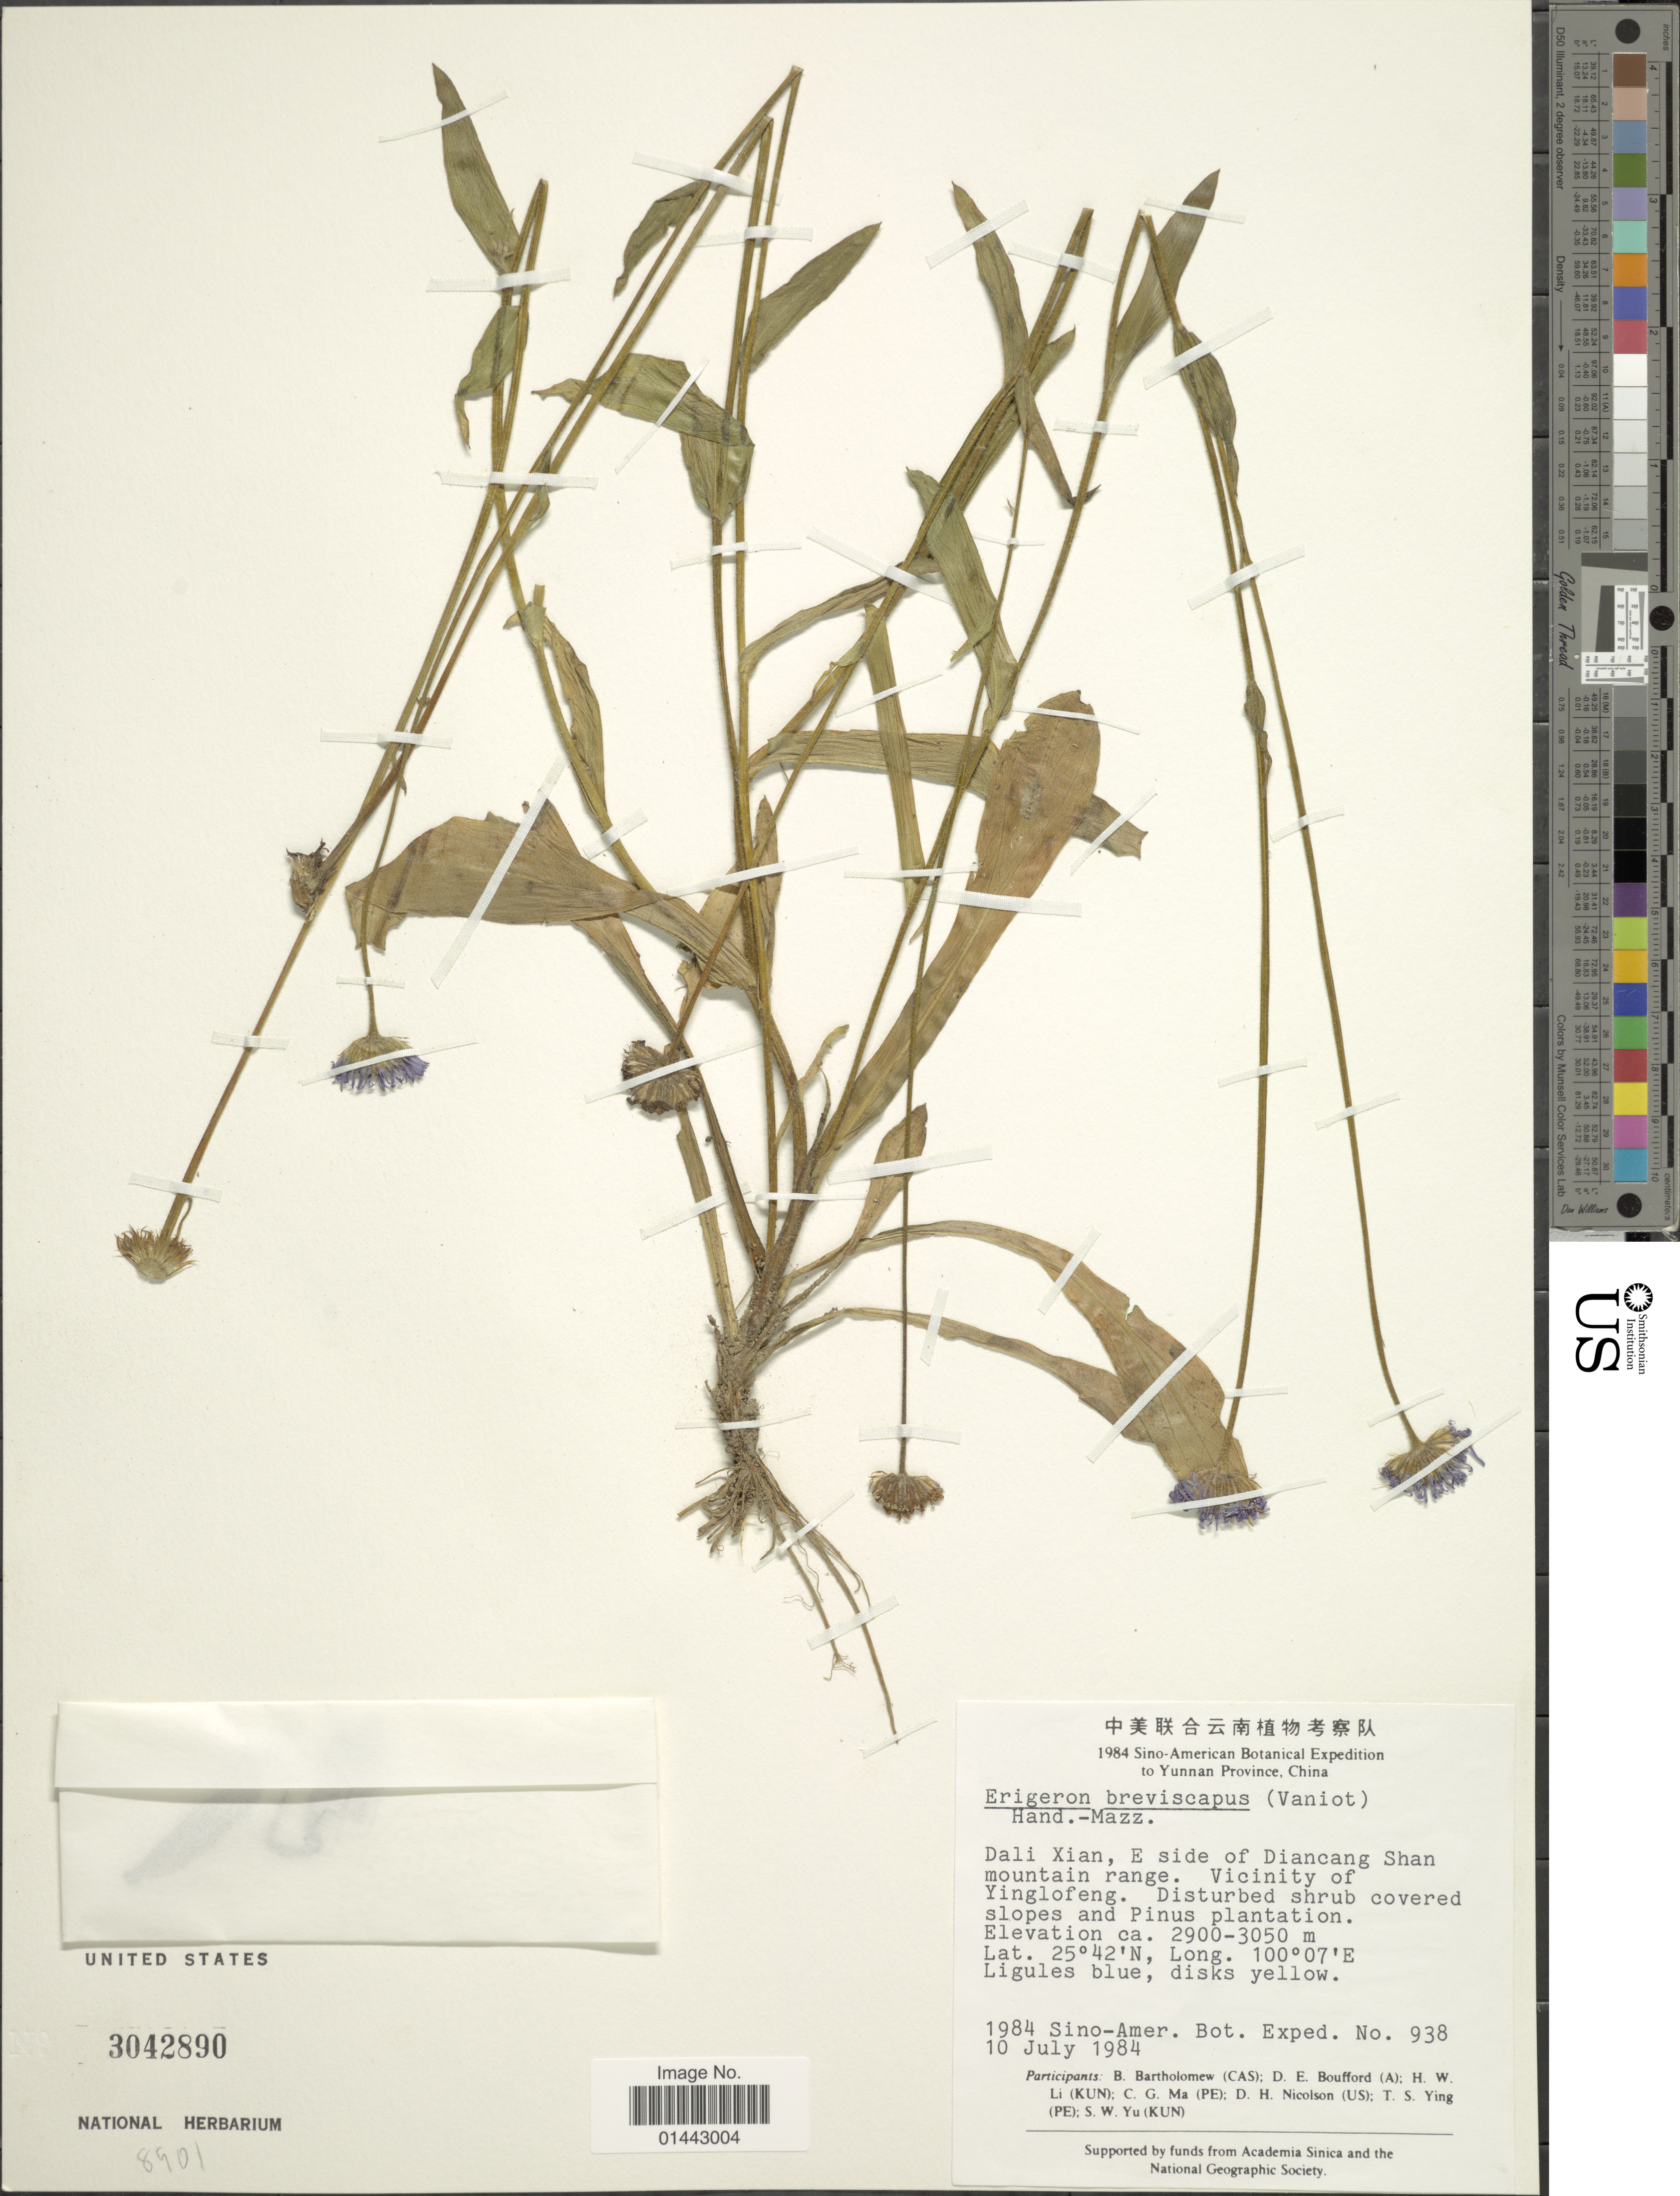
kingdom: Plantae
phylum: Tracheophyta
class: Magnoliopsida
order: Asterales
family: Asteraceae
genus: Erigeron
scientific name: Erigeron breviscapus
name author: (Vaniot) Hand.-Mazz.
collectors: Sino-Amer. Bot. Exped. 1984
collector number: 938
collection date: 1984-07-10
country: China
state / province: Yunnan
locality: Dali Xian, E side of Diancang Shan mountain range, vicinity of Yinglofeng.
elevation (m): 2900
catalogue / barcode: US 3042890